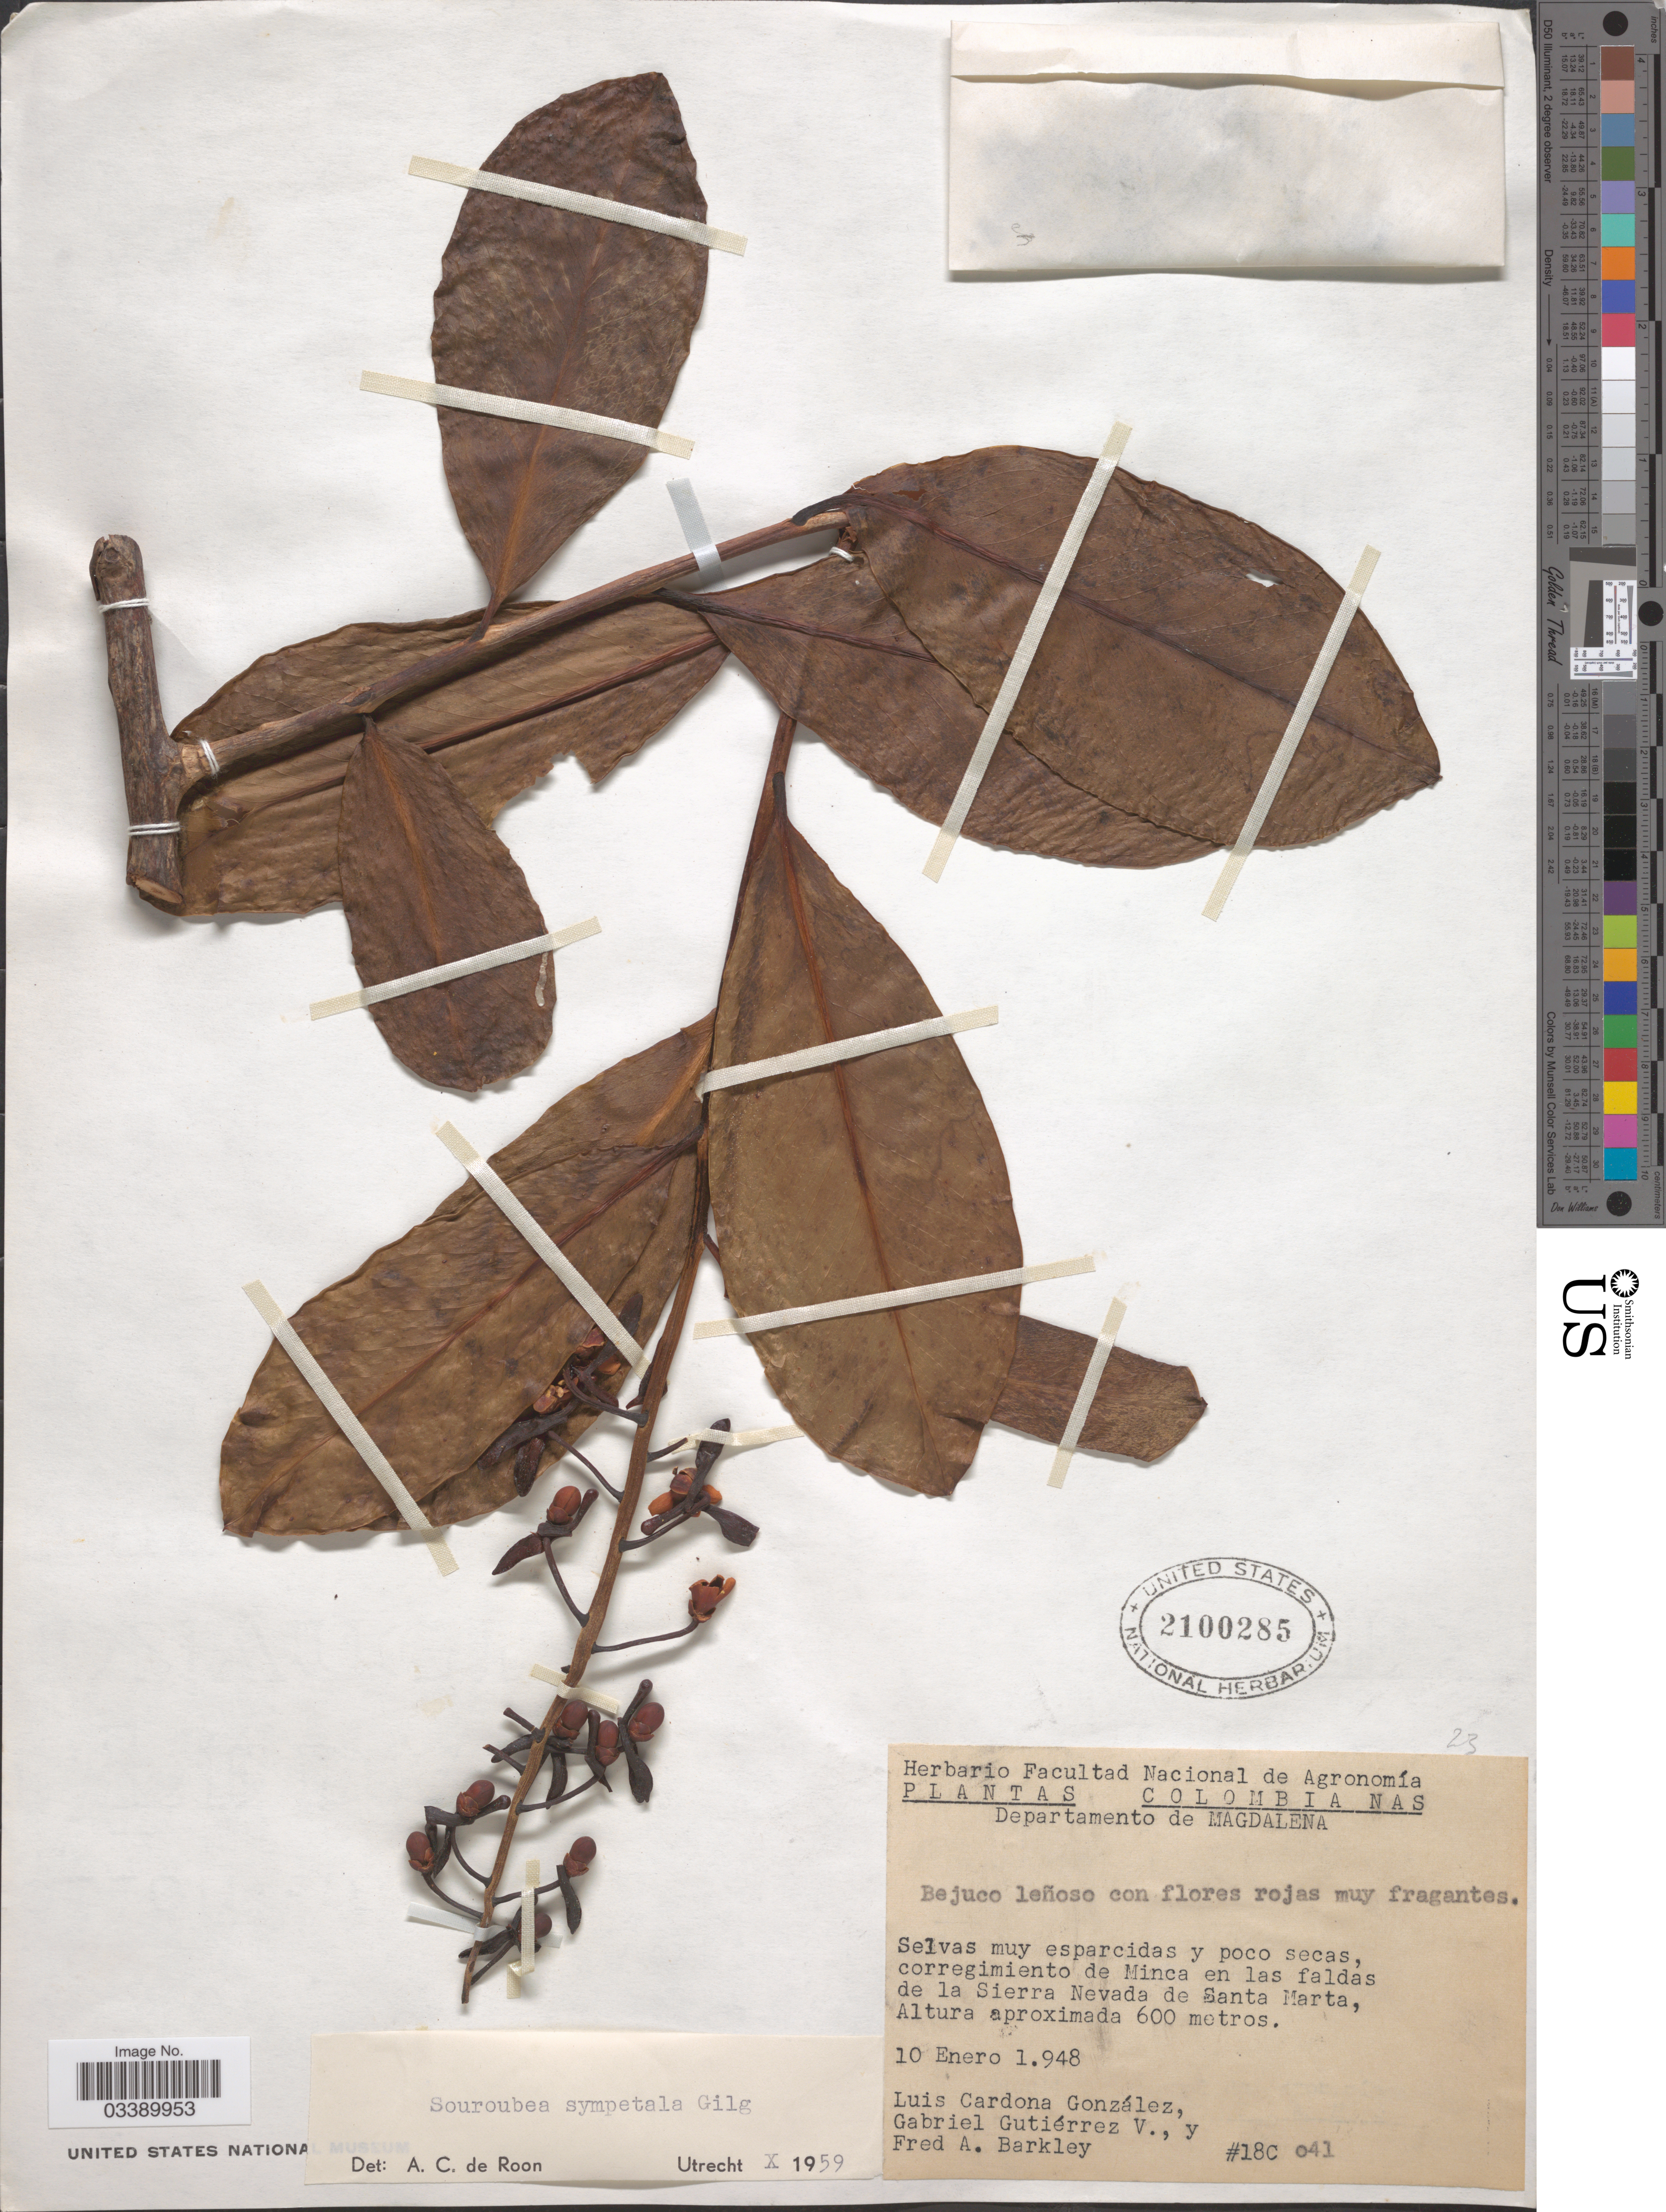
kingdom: Plantae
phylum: Tracheophyta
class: Magnoliopsida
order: Ericales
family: Marcgraviaceae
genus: Souroubea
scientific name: Souroubea sympetala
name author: Gilg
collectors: L. Cardona Gonzalez, G. Gutiérrez V. & F. A. Barkley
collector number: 18C 041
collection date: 1948-01-10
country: Colombia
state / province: Magdalena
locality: Departamento de Magdalena. Selvas muy esparcidas y poco secas, corregimiento de Minca en las faldas de la Sierra Nevada de Santa Marta.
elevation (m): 600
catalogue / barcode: US 2100285